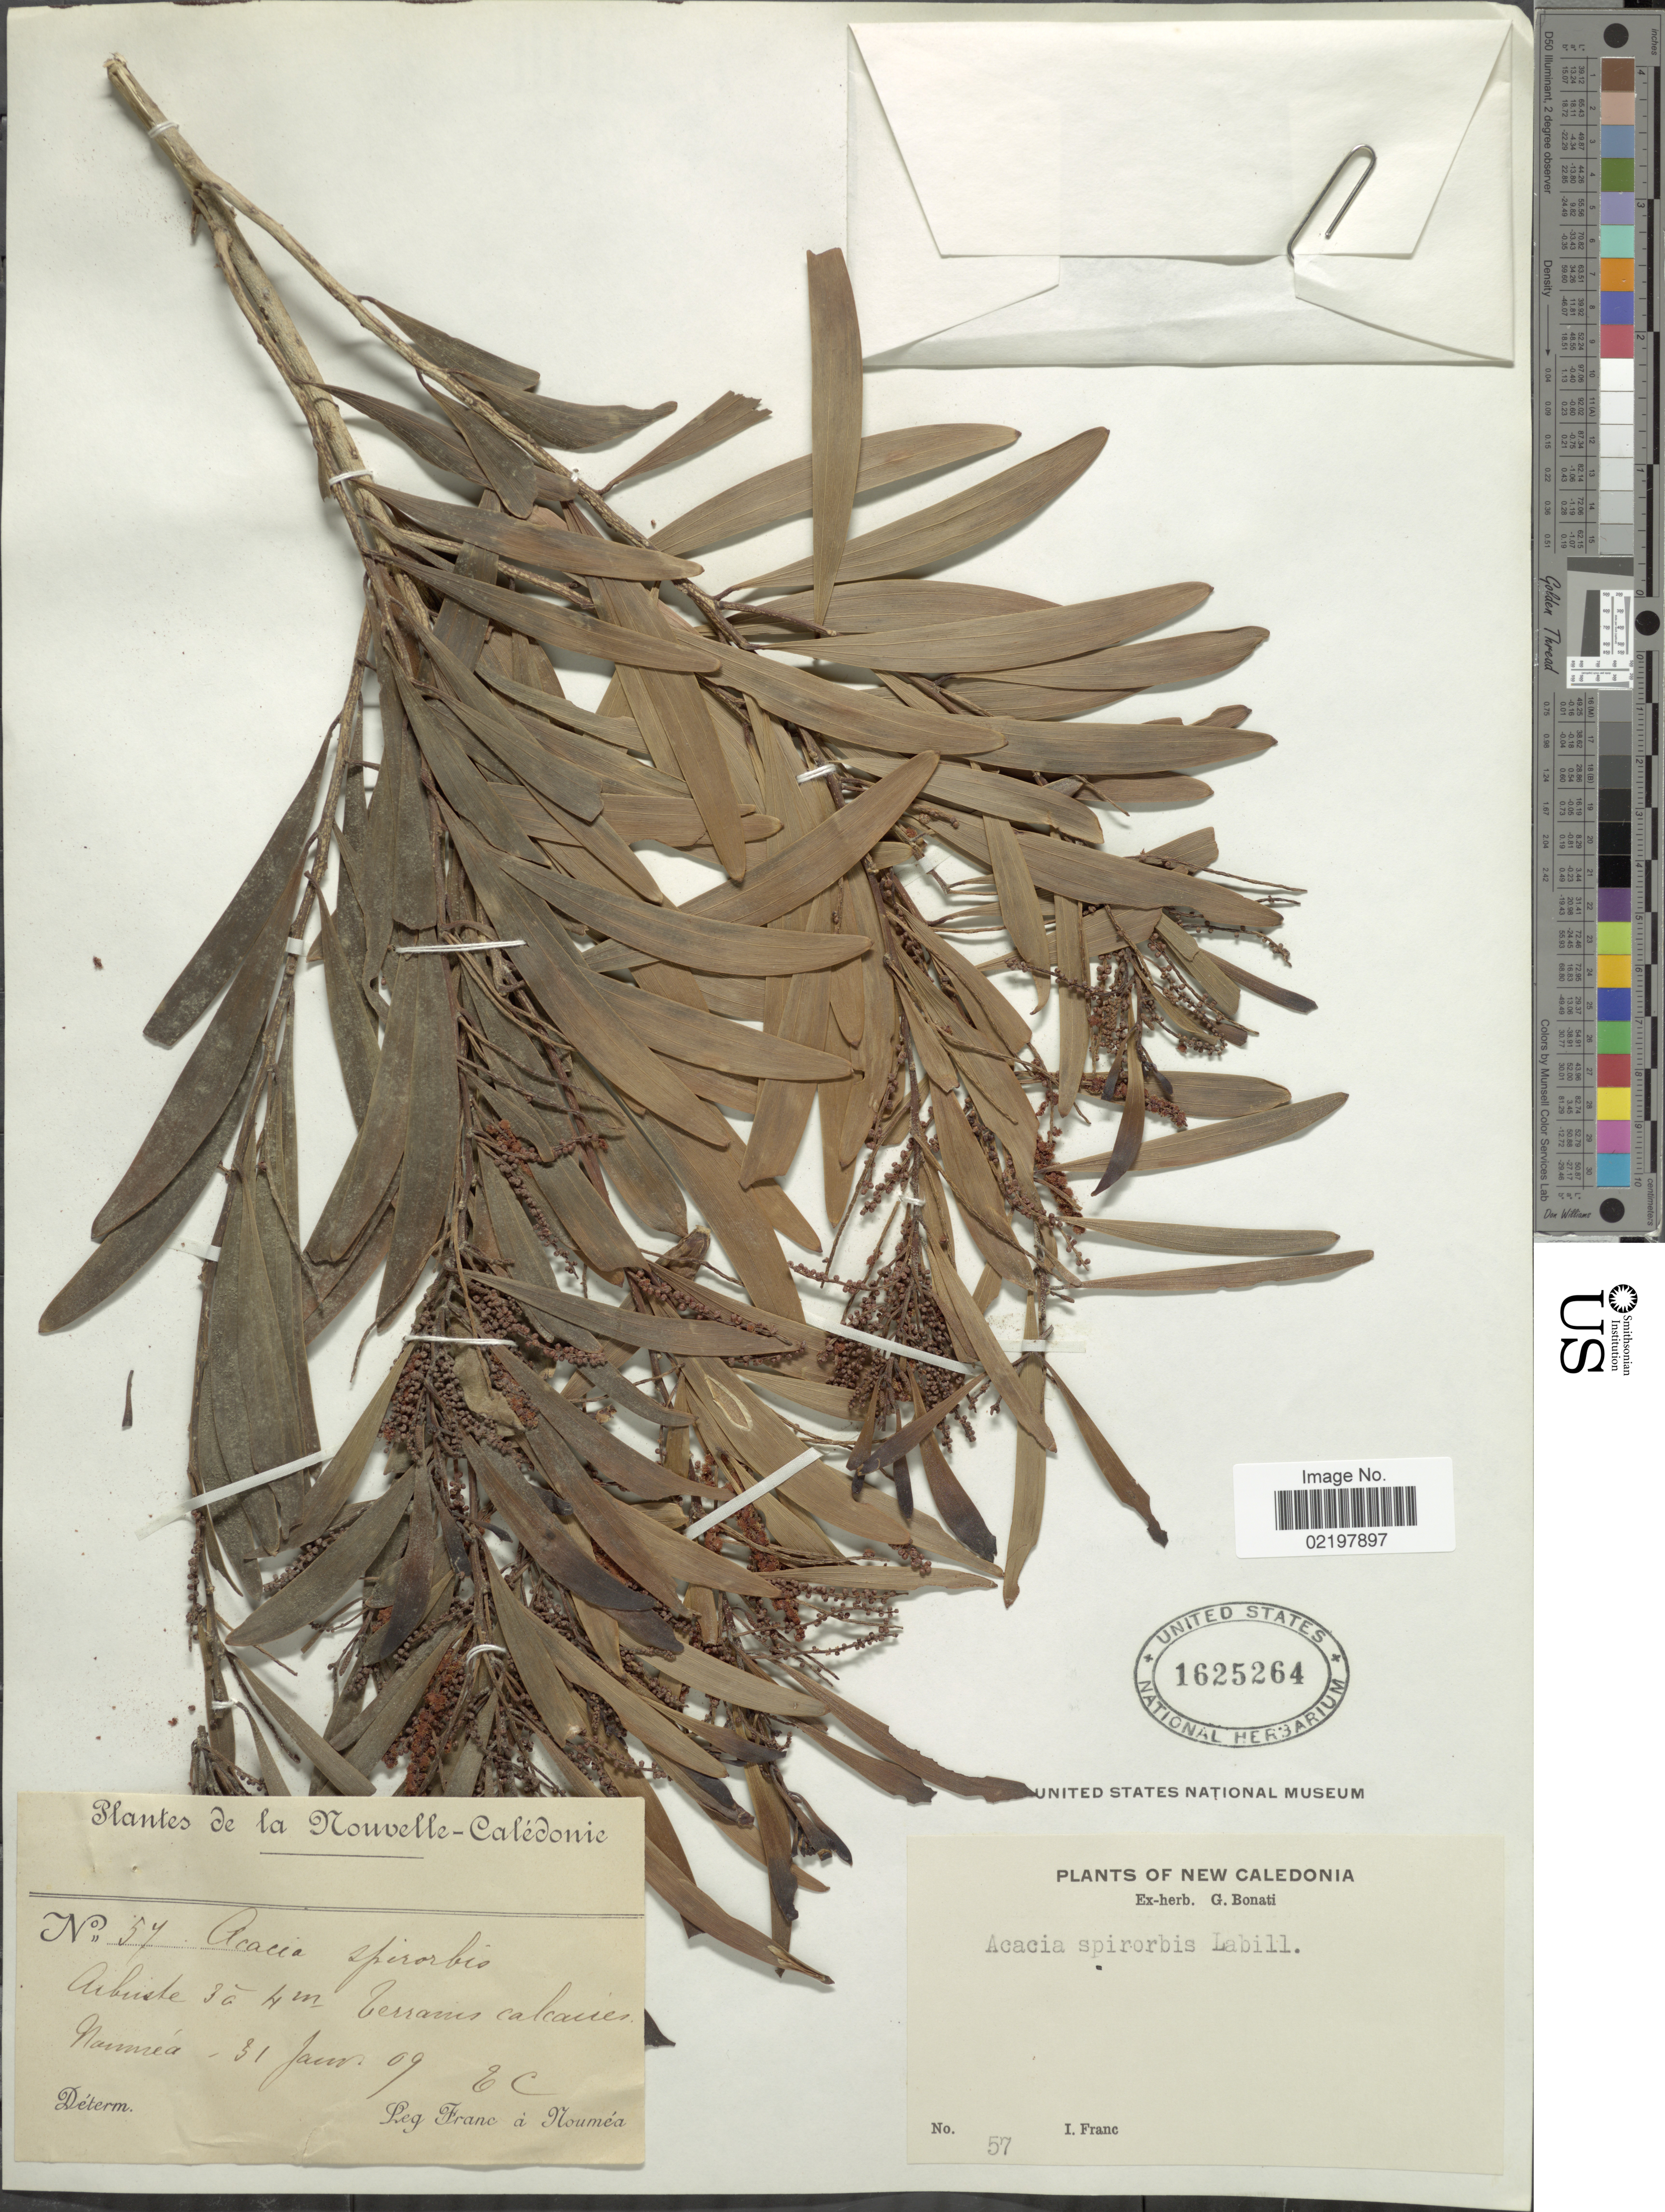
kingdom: Plantae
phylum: Tracheophyta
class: Magnoliopsida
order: Fabales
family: Fabaceae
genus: Acacia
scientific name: Acacia spirorbis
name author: Labill.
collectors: I. Franc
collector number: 57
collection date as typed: Transcribed d/m/y: 31/1/09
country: New Caledonia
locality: Nouvelle-Caledonie, Noumea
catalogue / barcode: US 1625264